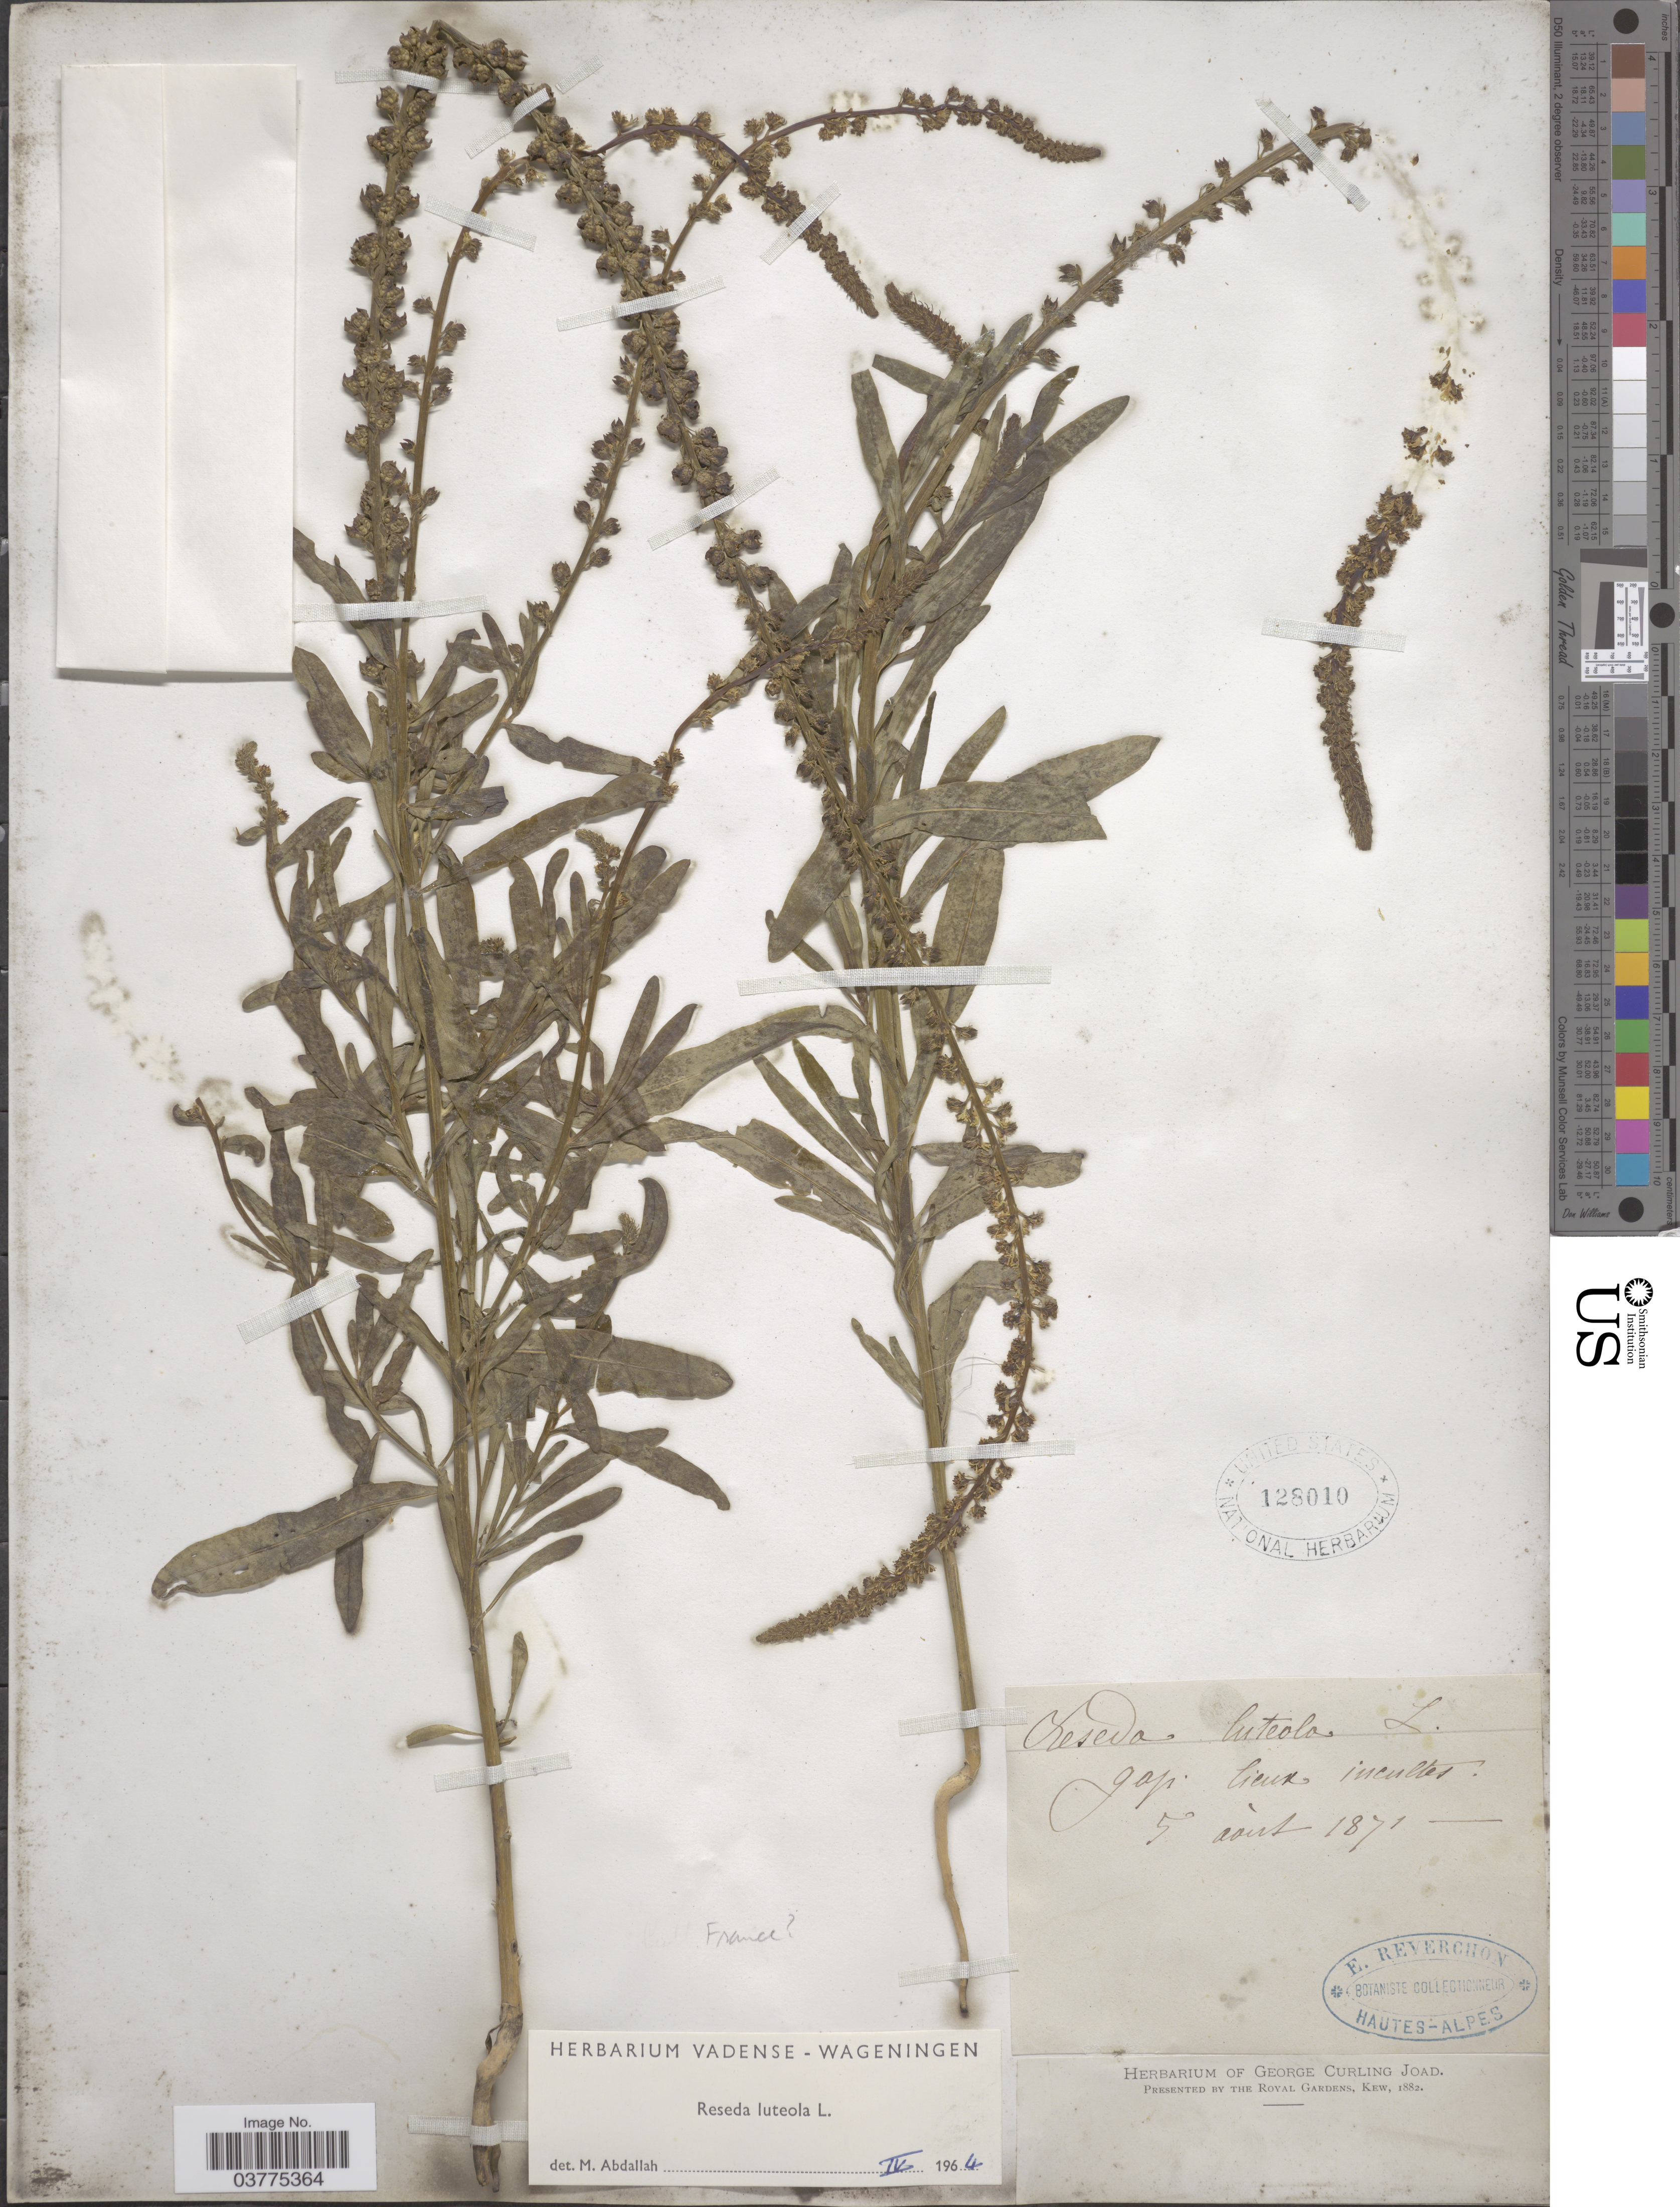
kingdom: Plantae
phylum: Tracheophyta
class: Magnoliopsida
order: Brassicales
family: Resedaceae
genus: Reseda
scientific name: Reseda luteola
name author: L.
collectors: E. Reverchon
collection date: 1871-08-05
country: France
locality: France? . Gap. Lieux incultes.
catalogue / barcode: US 128010